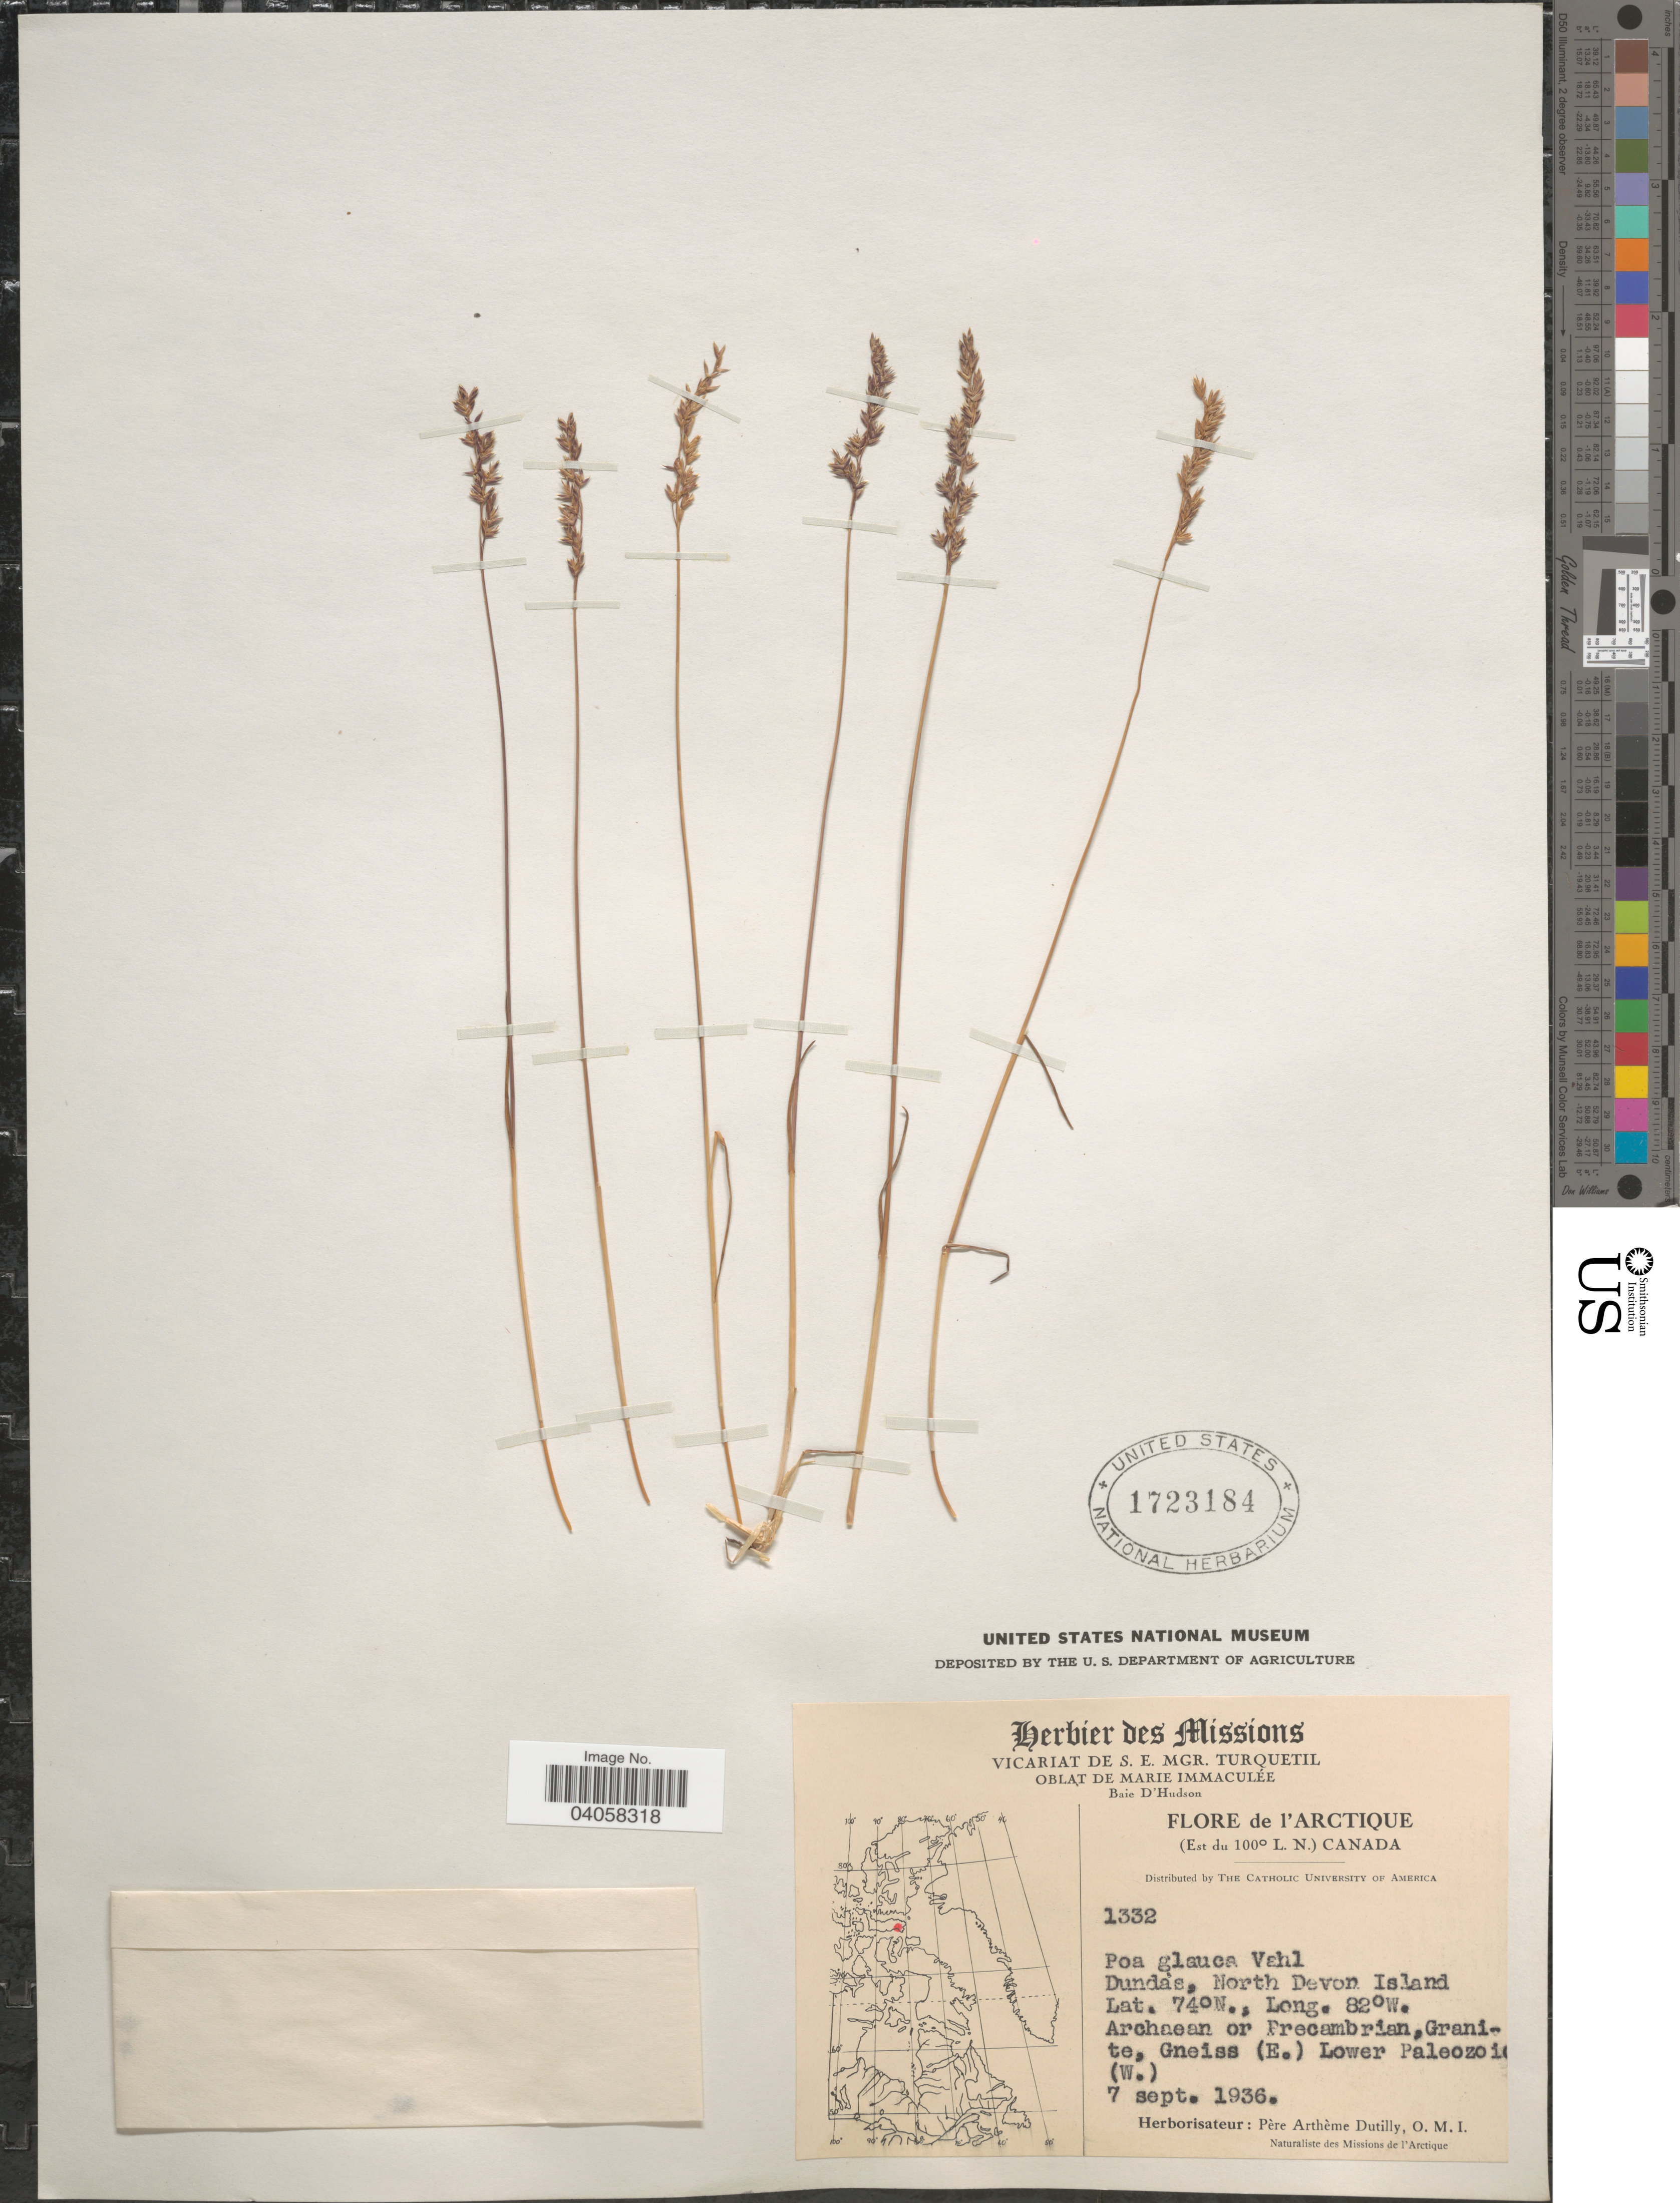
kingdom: Plantae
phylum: Tracheophyta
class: Liliopsida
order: Poales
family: Poaceae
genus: Poa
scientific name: Poa glauca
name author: Vahl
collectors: P. Dutilly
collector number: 1332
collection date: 1936-09-07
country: Canada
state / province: Ontario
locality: Arctique (Est du 100° L. N.) Canada. Dundas, North Devon Island.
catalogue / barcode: US 1723184